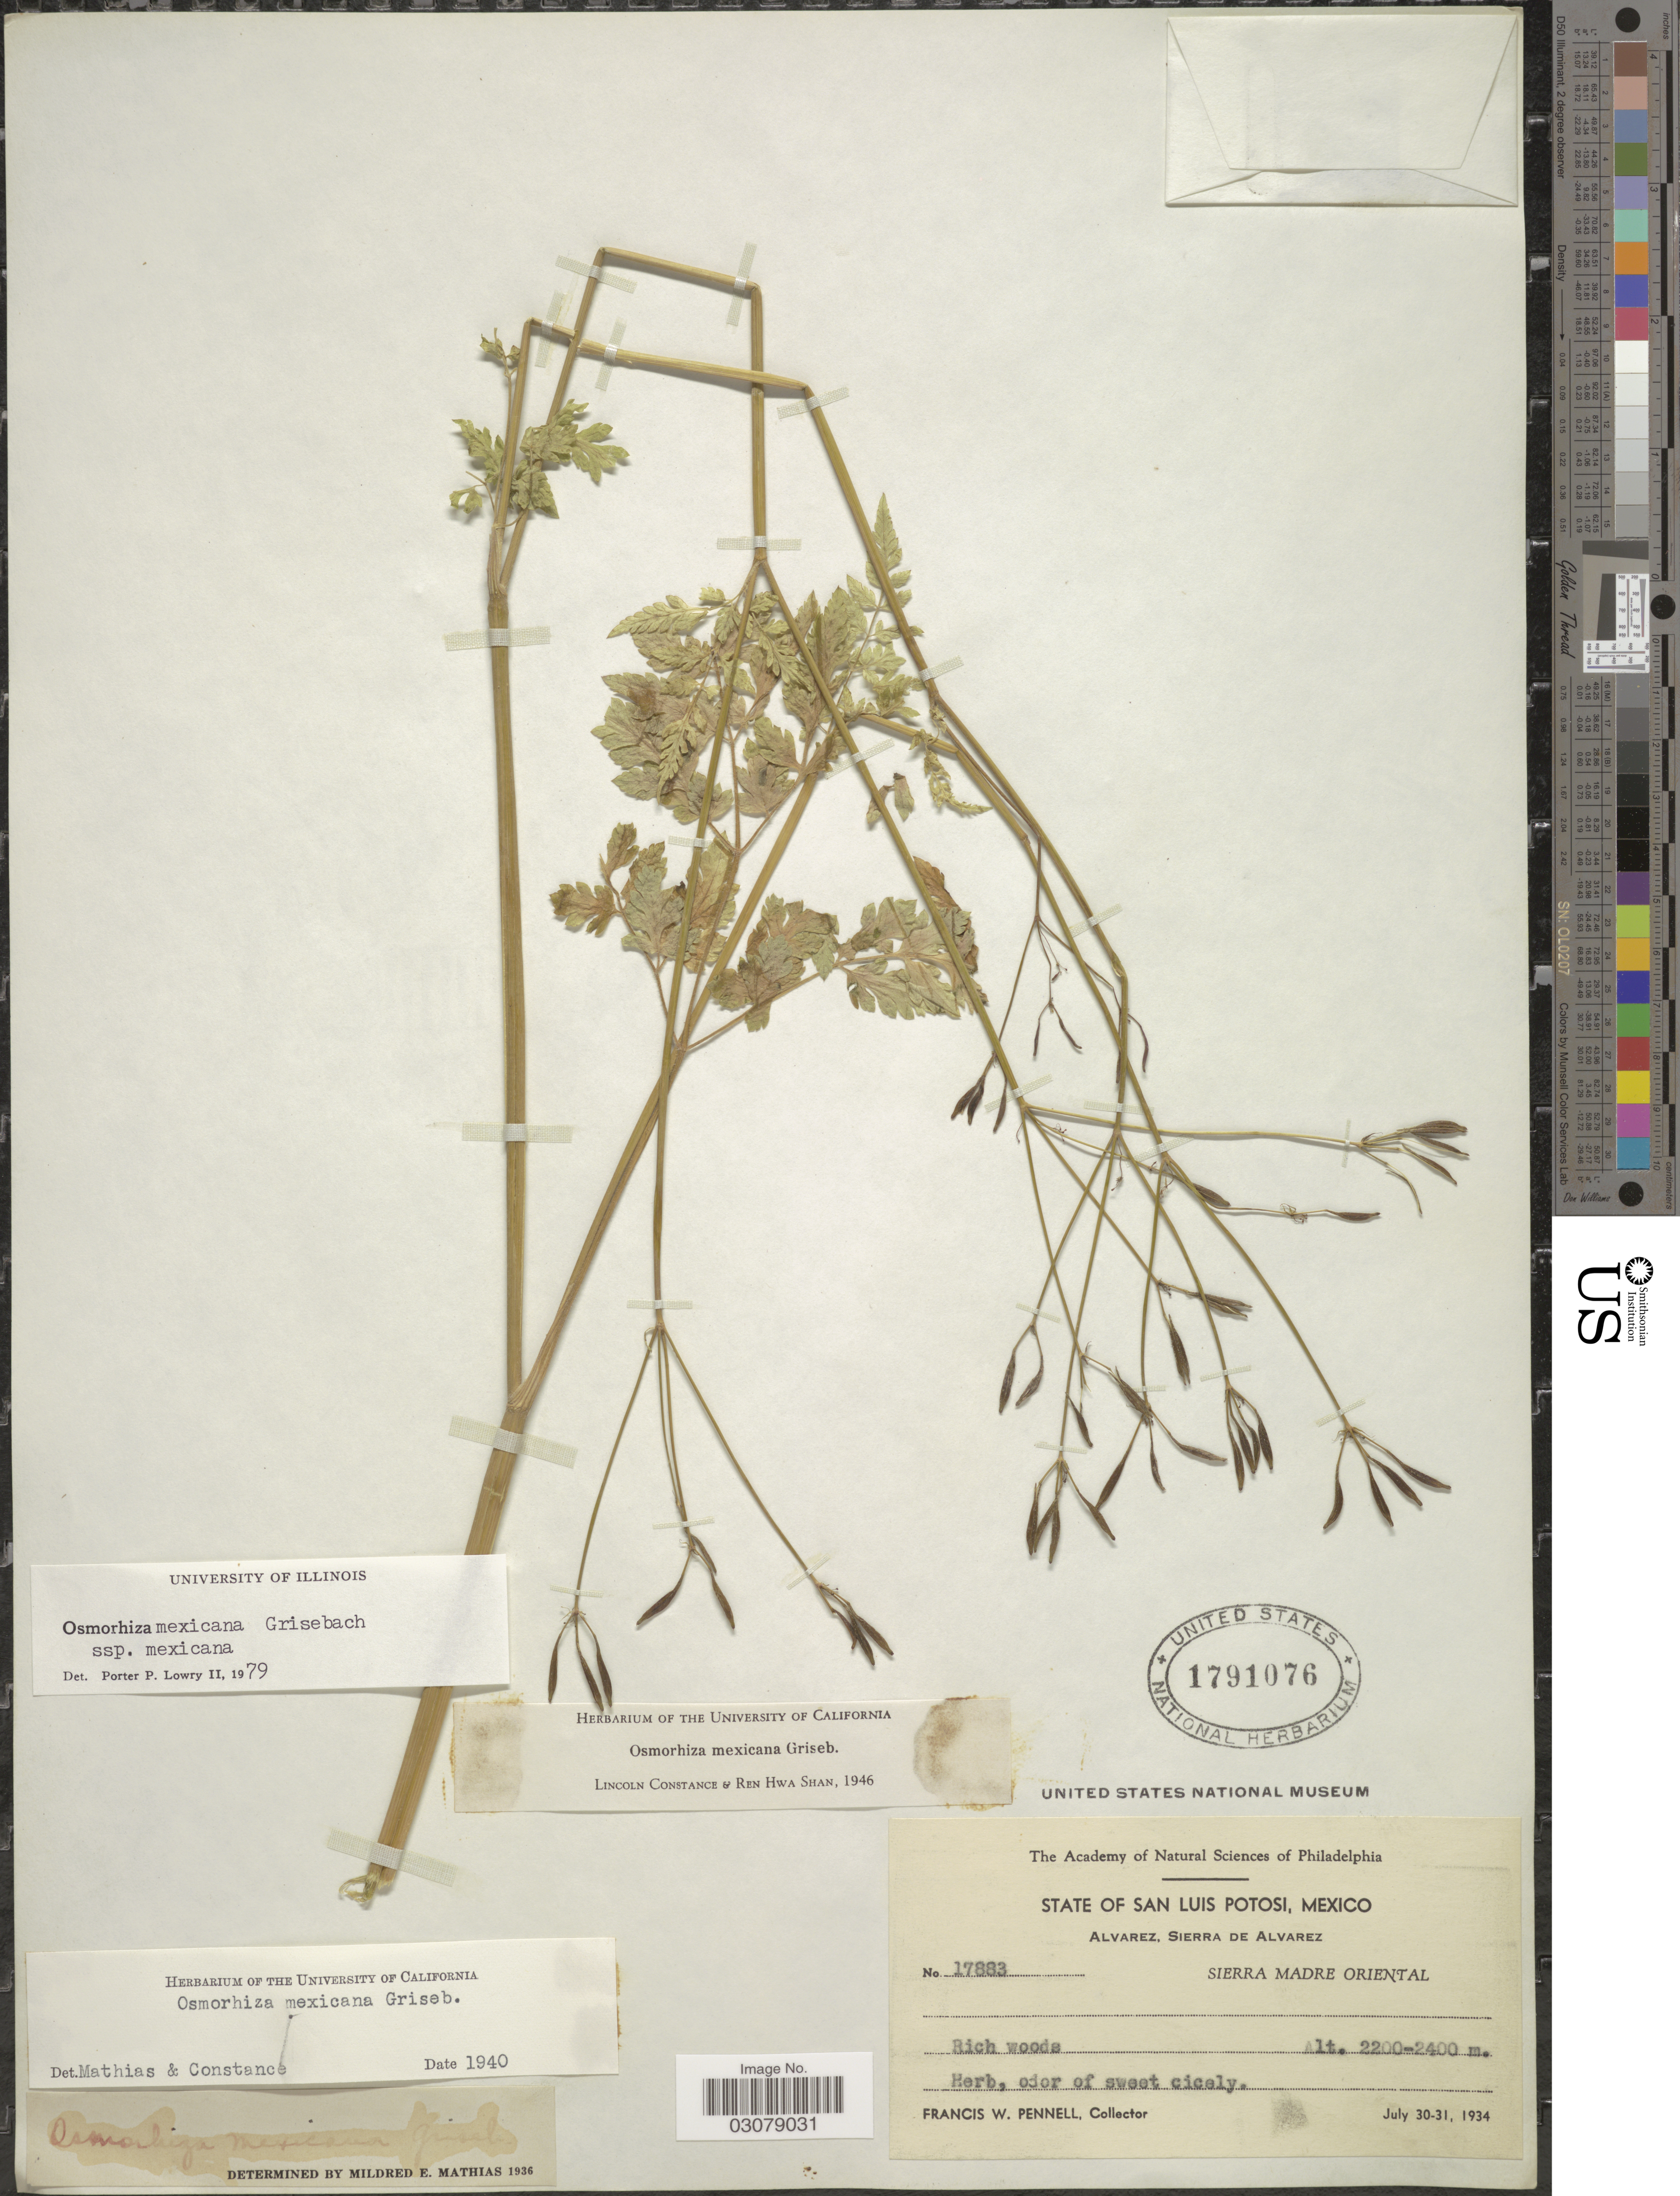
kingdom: Plantae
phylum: Tracheophyta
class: Magnoliopsida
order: Apiales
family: Apiaceae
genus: Osmorhiza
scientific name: Osmorhiza mexicana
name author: Griseb.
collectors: F. W. Pennell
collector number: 17883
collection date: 1934-07-30/1934-07-31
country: Mexico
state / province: San Luis Potosí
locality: Alvarez, Sierra De Alvarez, Sierra Madre Oriental.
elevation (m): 2200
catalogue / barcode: US 1791076